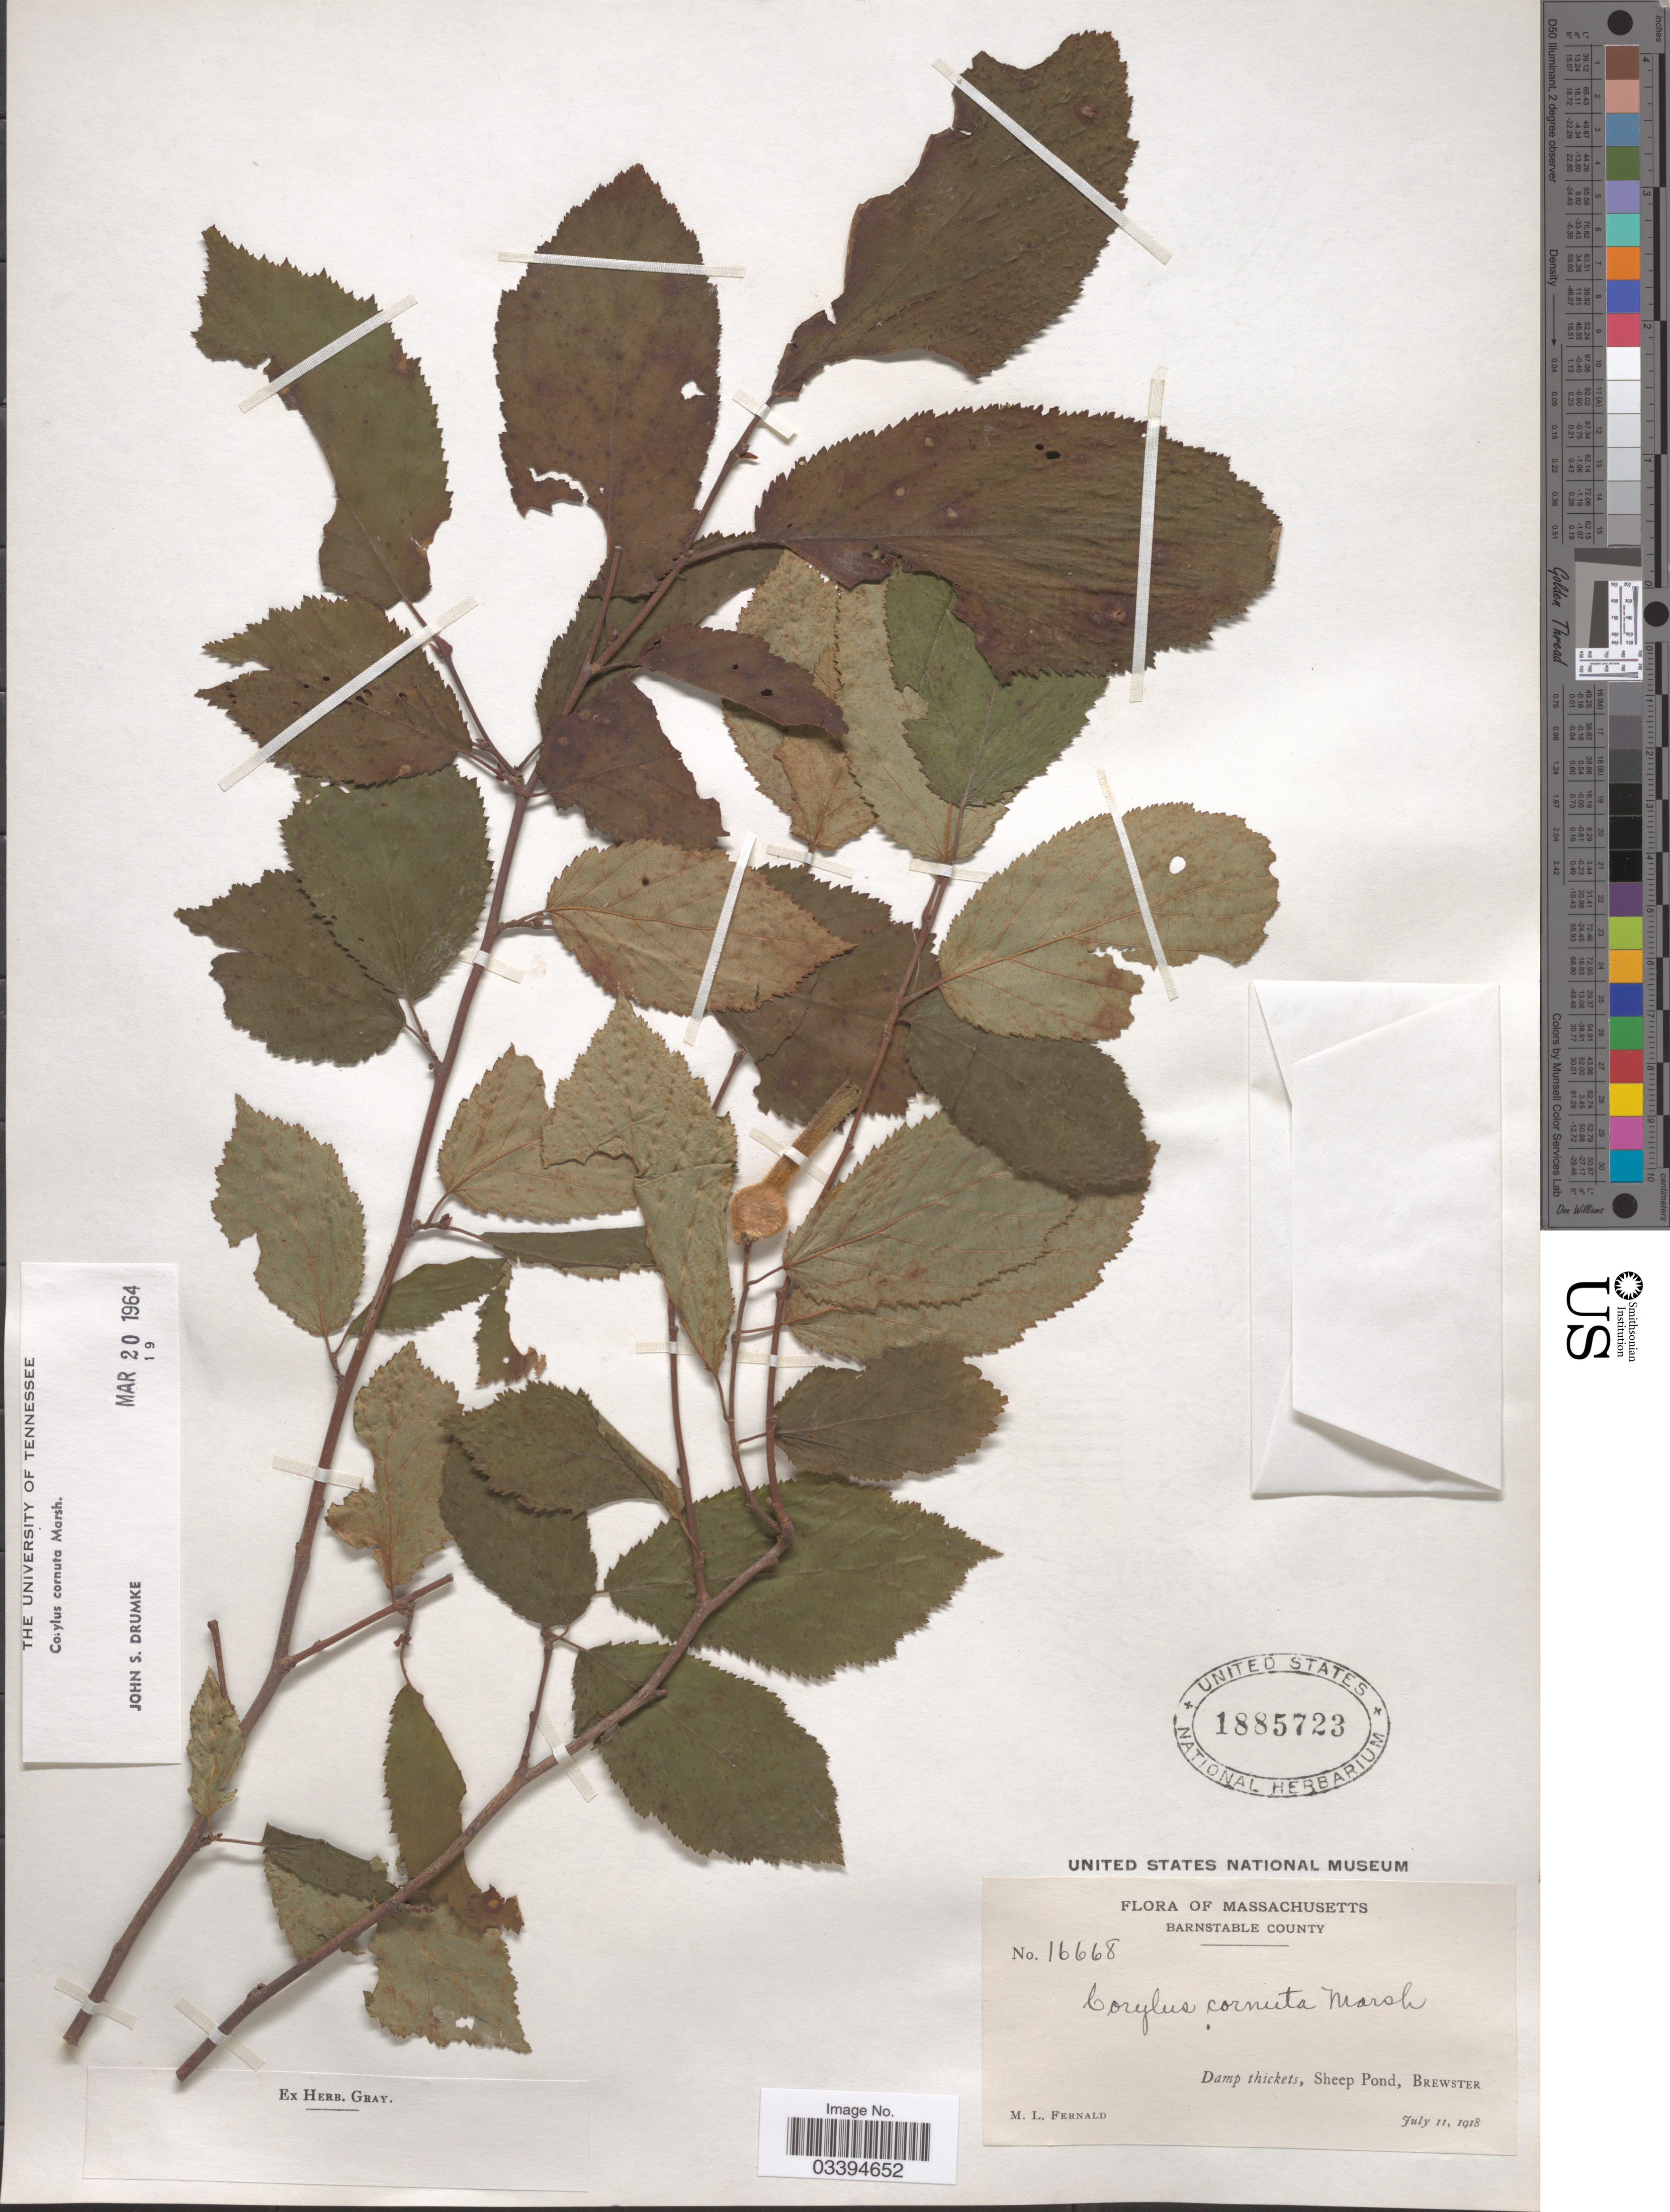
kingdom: Plantae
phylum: Tracheophyta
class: Magnoliopsida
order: Fagales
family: Betulaceae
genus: Corylus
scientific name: Corylus cornuta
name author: Marshall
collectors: M. L. Fernald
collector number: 16668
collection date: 1918-07-11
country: United States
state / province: Massachusetts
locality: Barnstable County. Damp thickets, Sheep Pond, Brewster.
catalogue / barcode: US 1885723